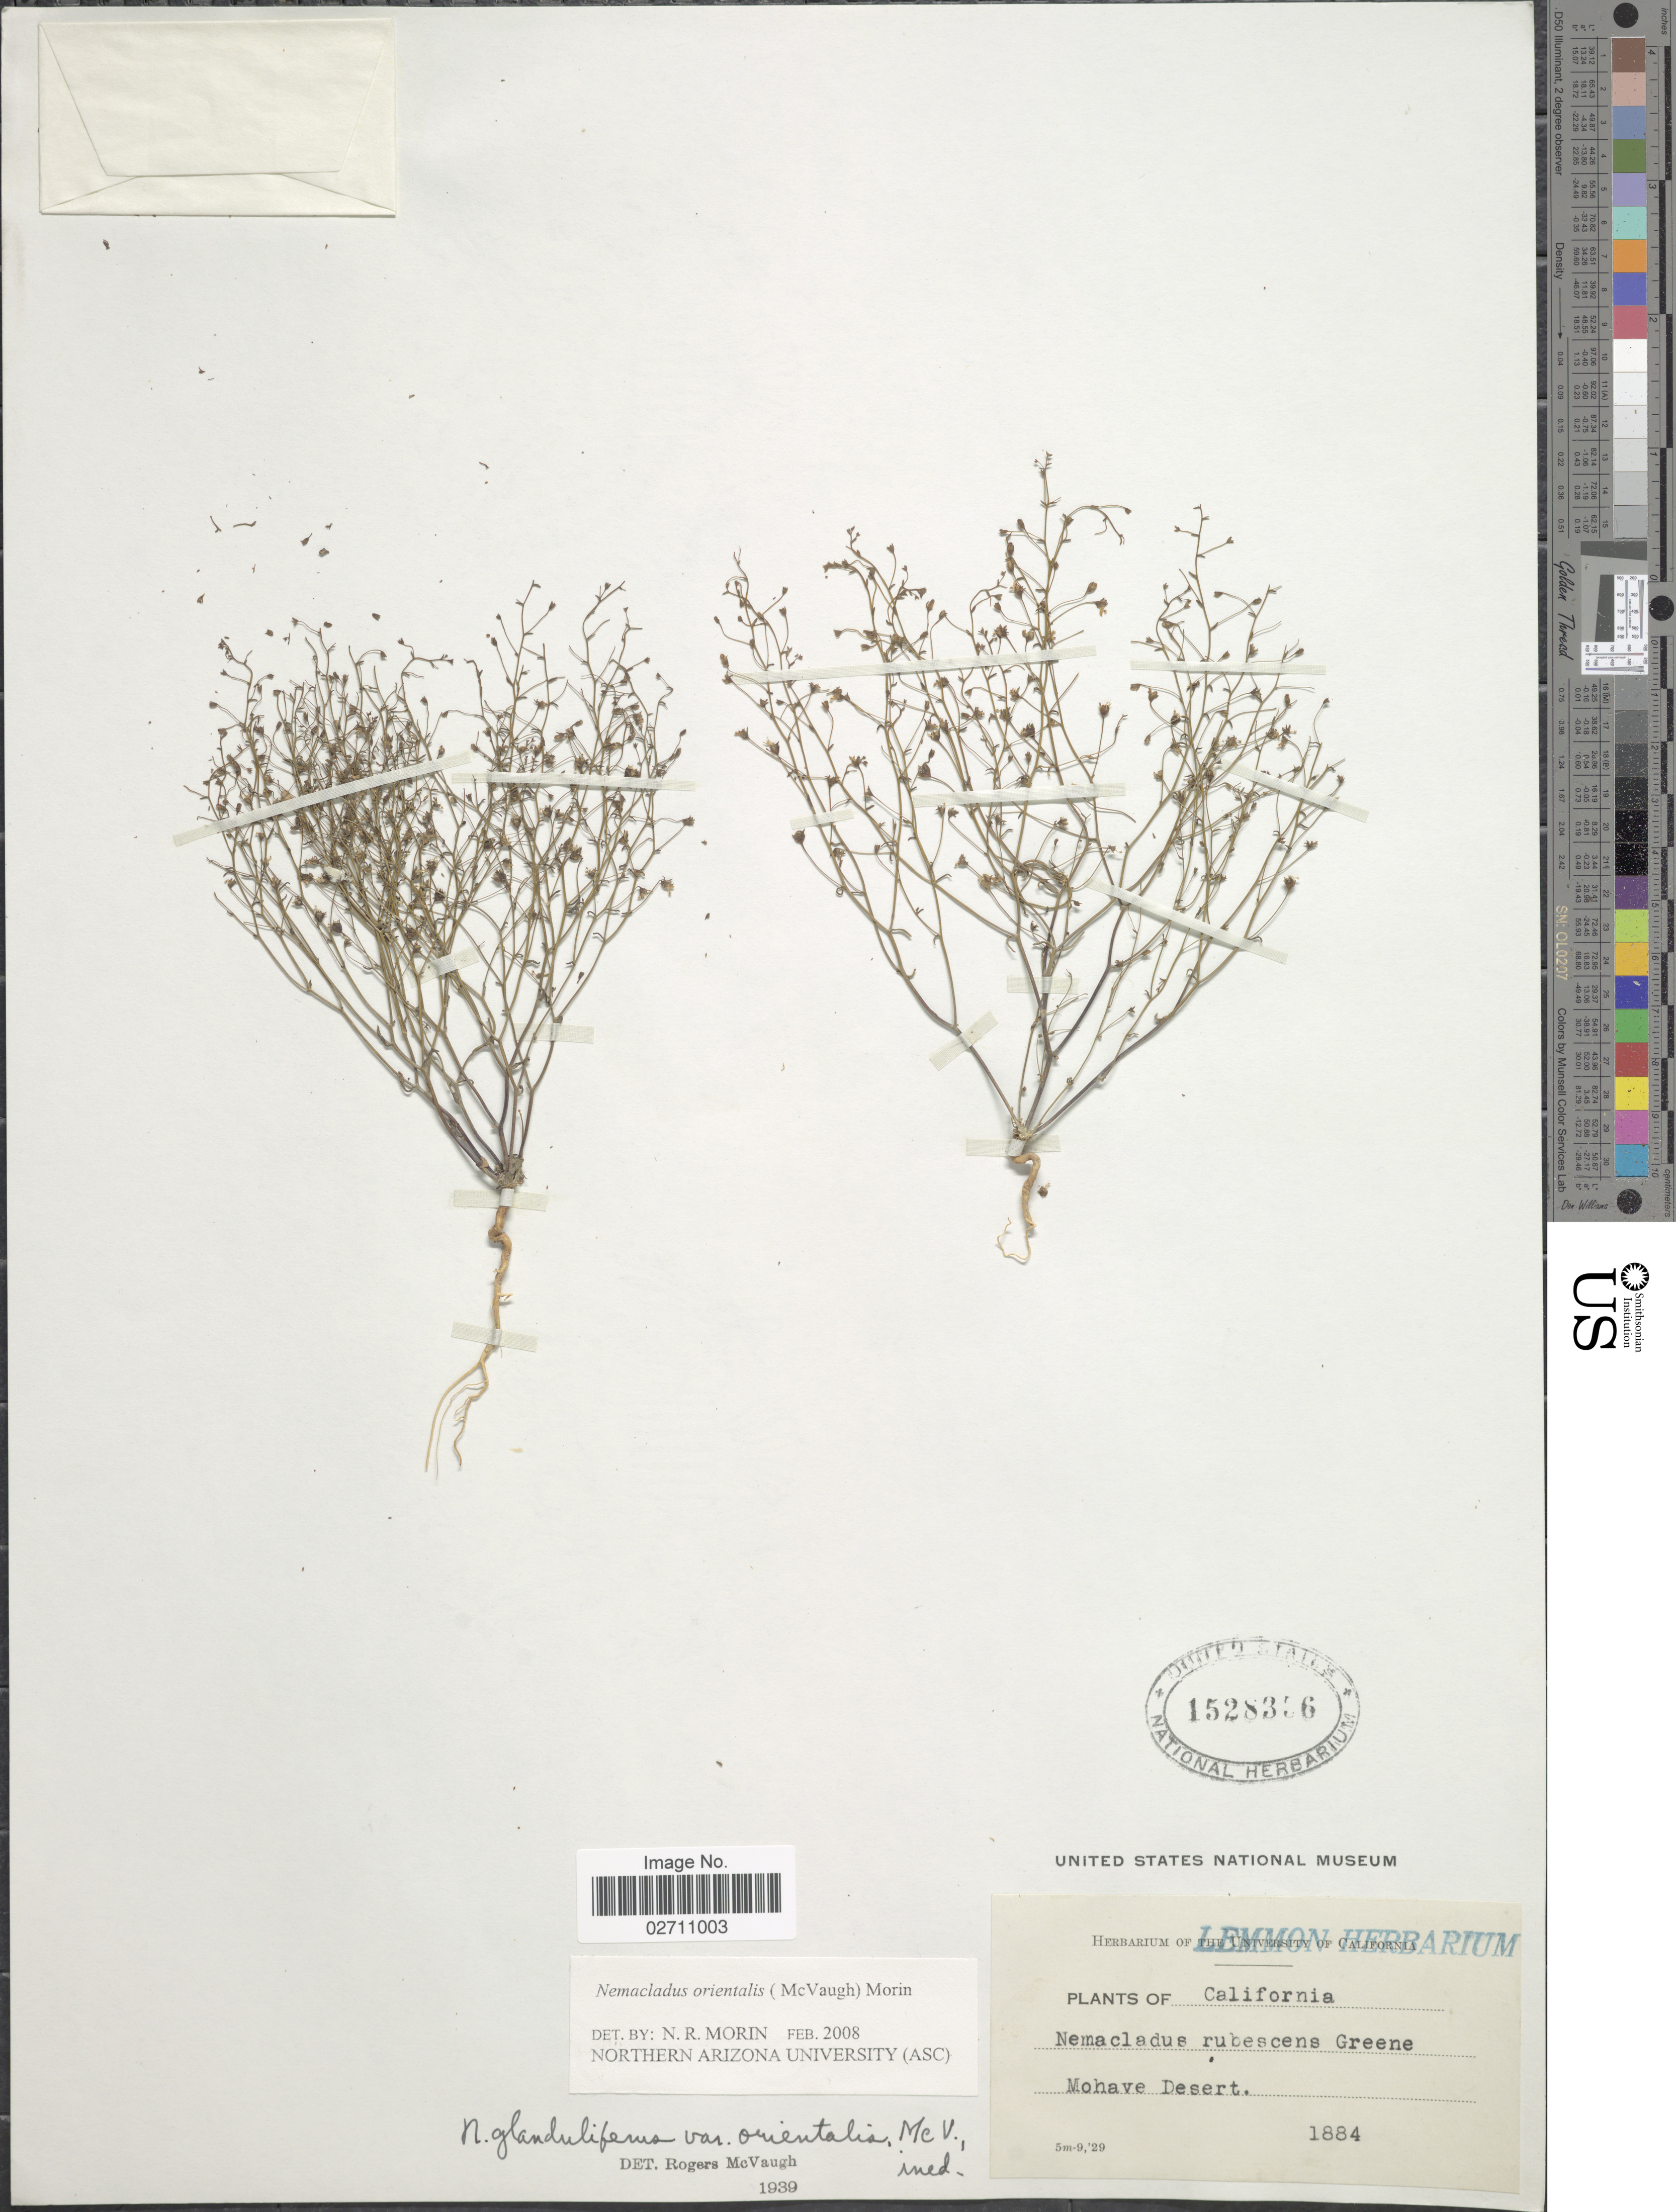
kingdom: Plantae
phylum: Tracheophyta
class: Magnoliopsida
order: Asterales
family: Campanulaceae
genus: Nemacladus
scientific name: Nemacladus orientalis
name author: (McVaugh) Morin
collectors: ex herb. Lemmon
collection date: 1884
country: United States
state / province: California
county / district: Kern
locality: Mohave Desert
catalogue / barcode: US 1528356